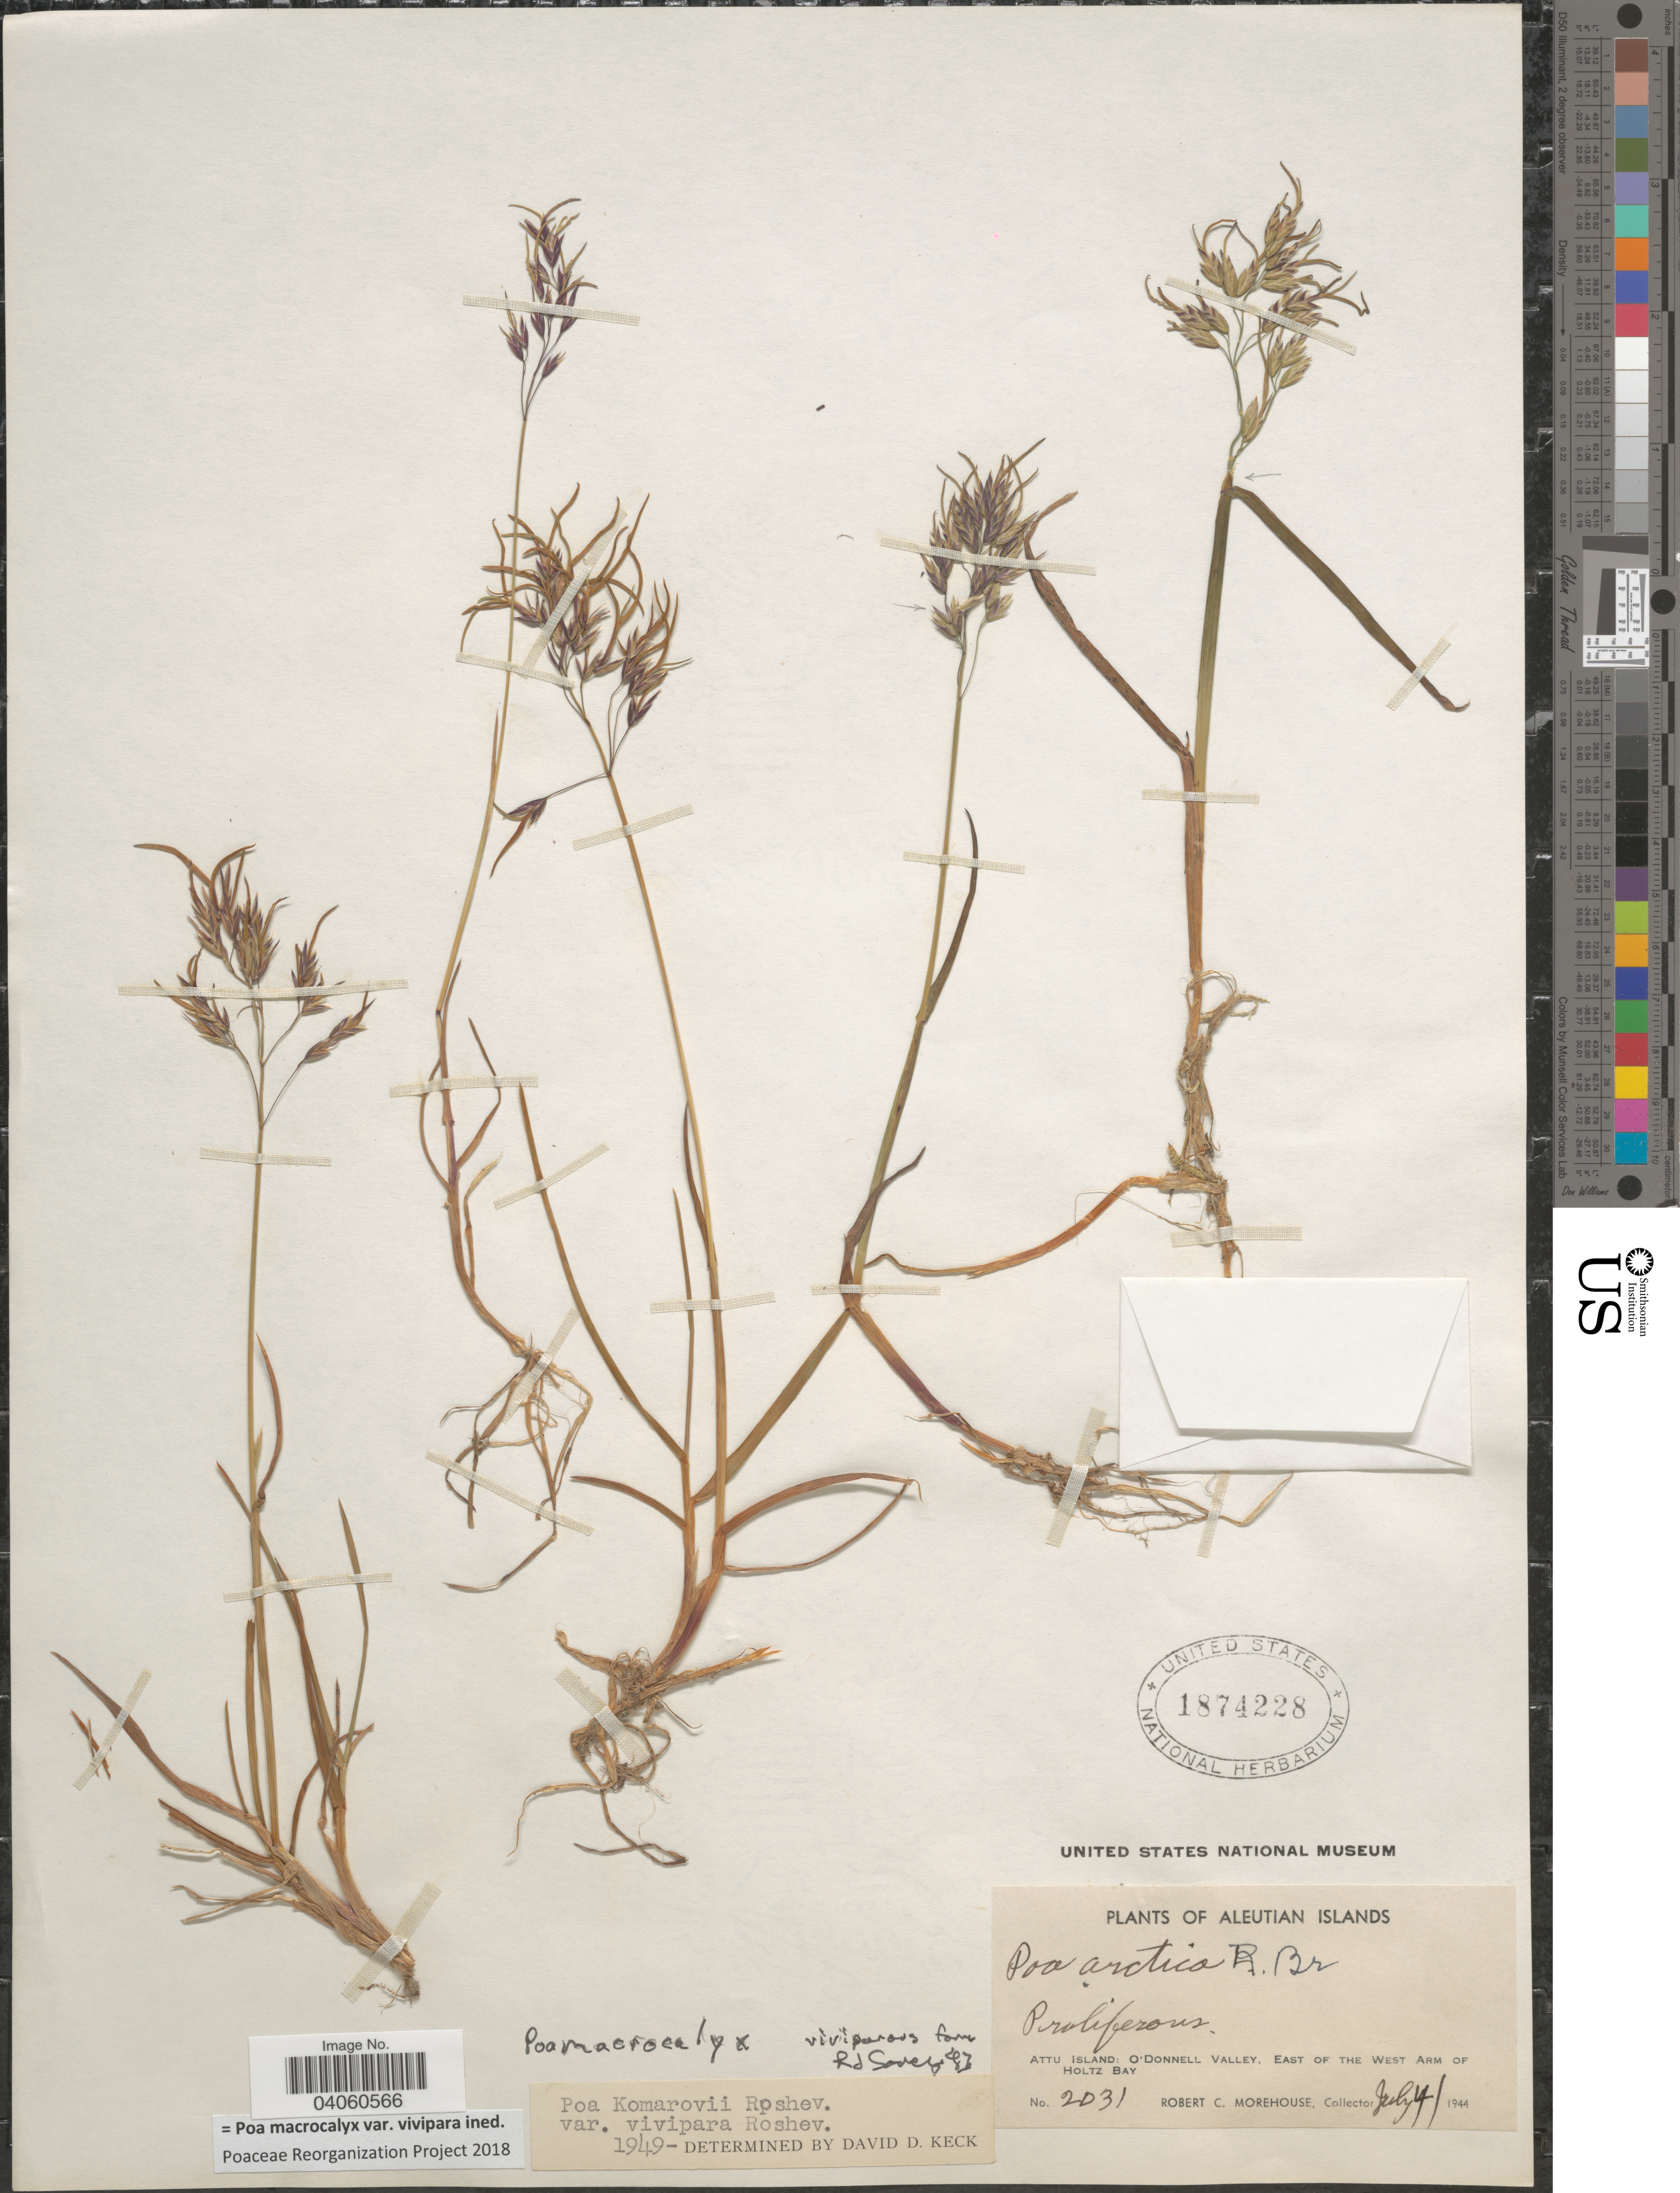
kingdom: Plantae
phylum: Tracheophyta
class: Liliopsida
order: Poales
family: Poaceae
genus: Poa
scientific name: Poa macrocalyx var. vivipara ined.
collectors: R. Morehouse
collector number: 2031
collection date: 1944-07-04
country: United States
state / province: Alaska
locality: Aleutian Islands. Attu Island: O'Donnell Valley, East of the West Arm of Holtz Bay.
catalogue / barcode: US 1874228